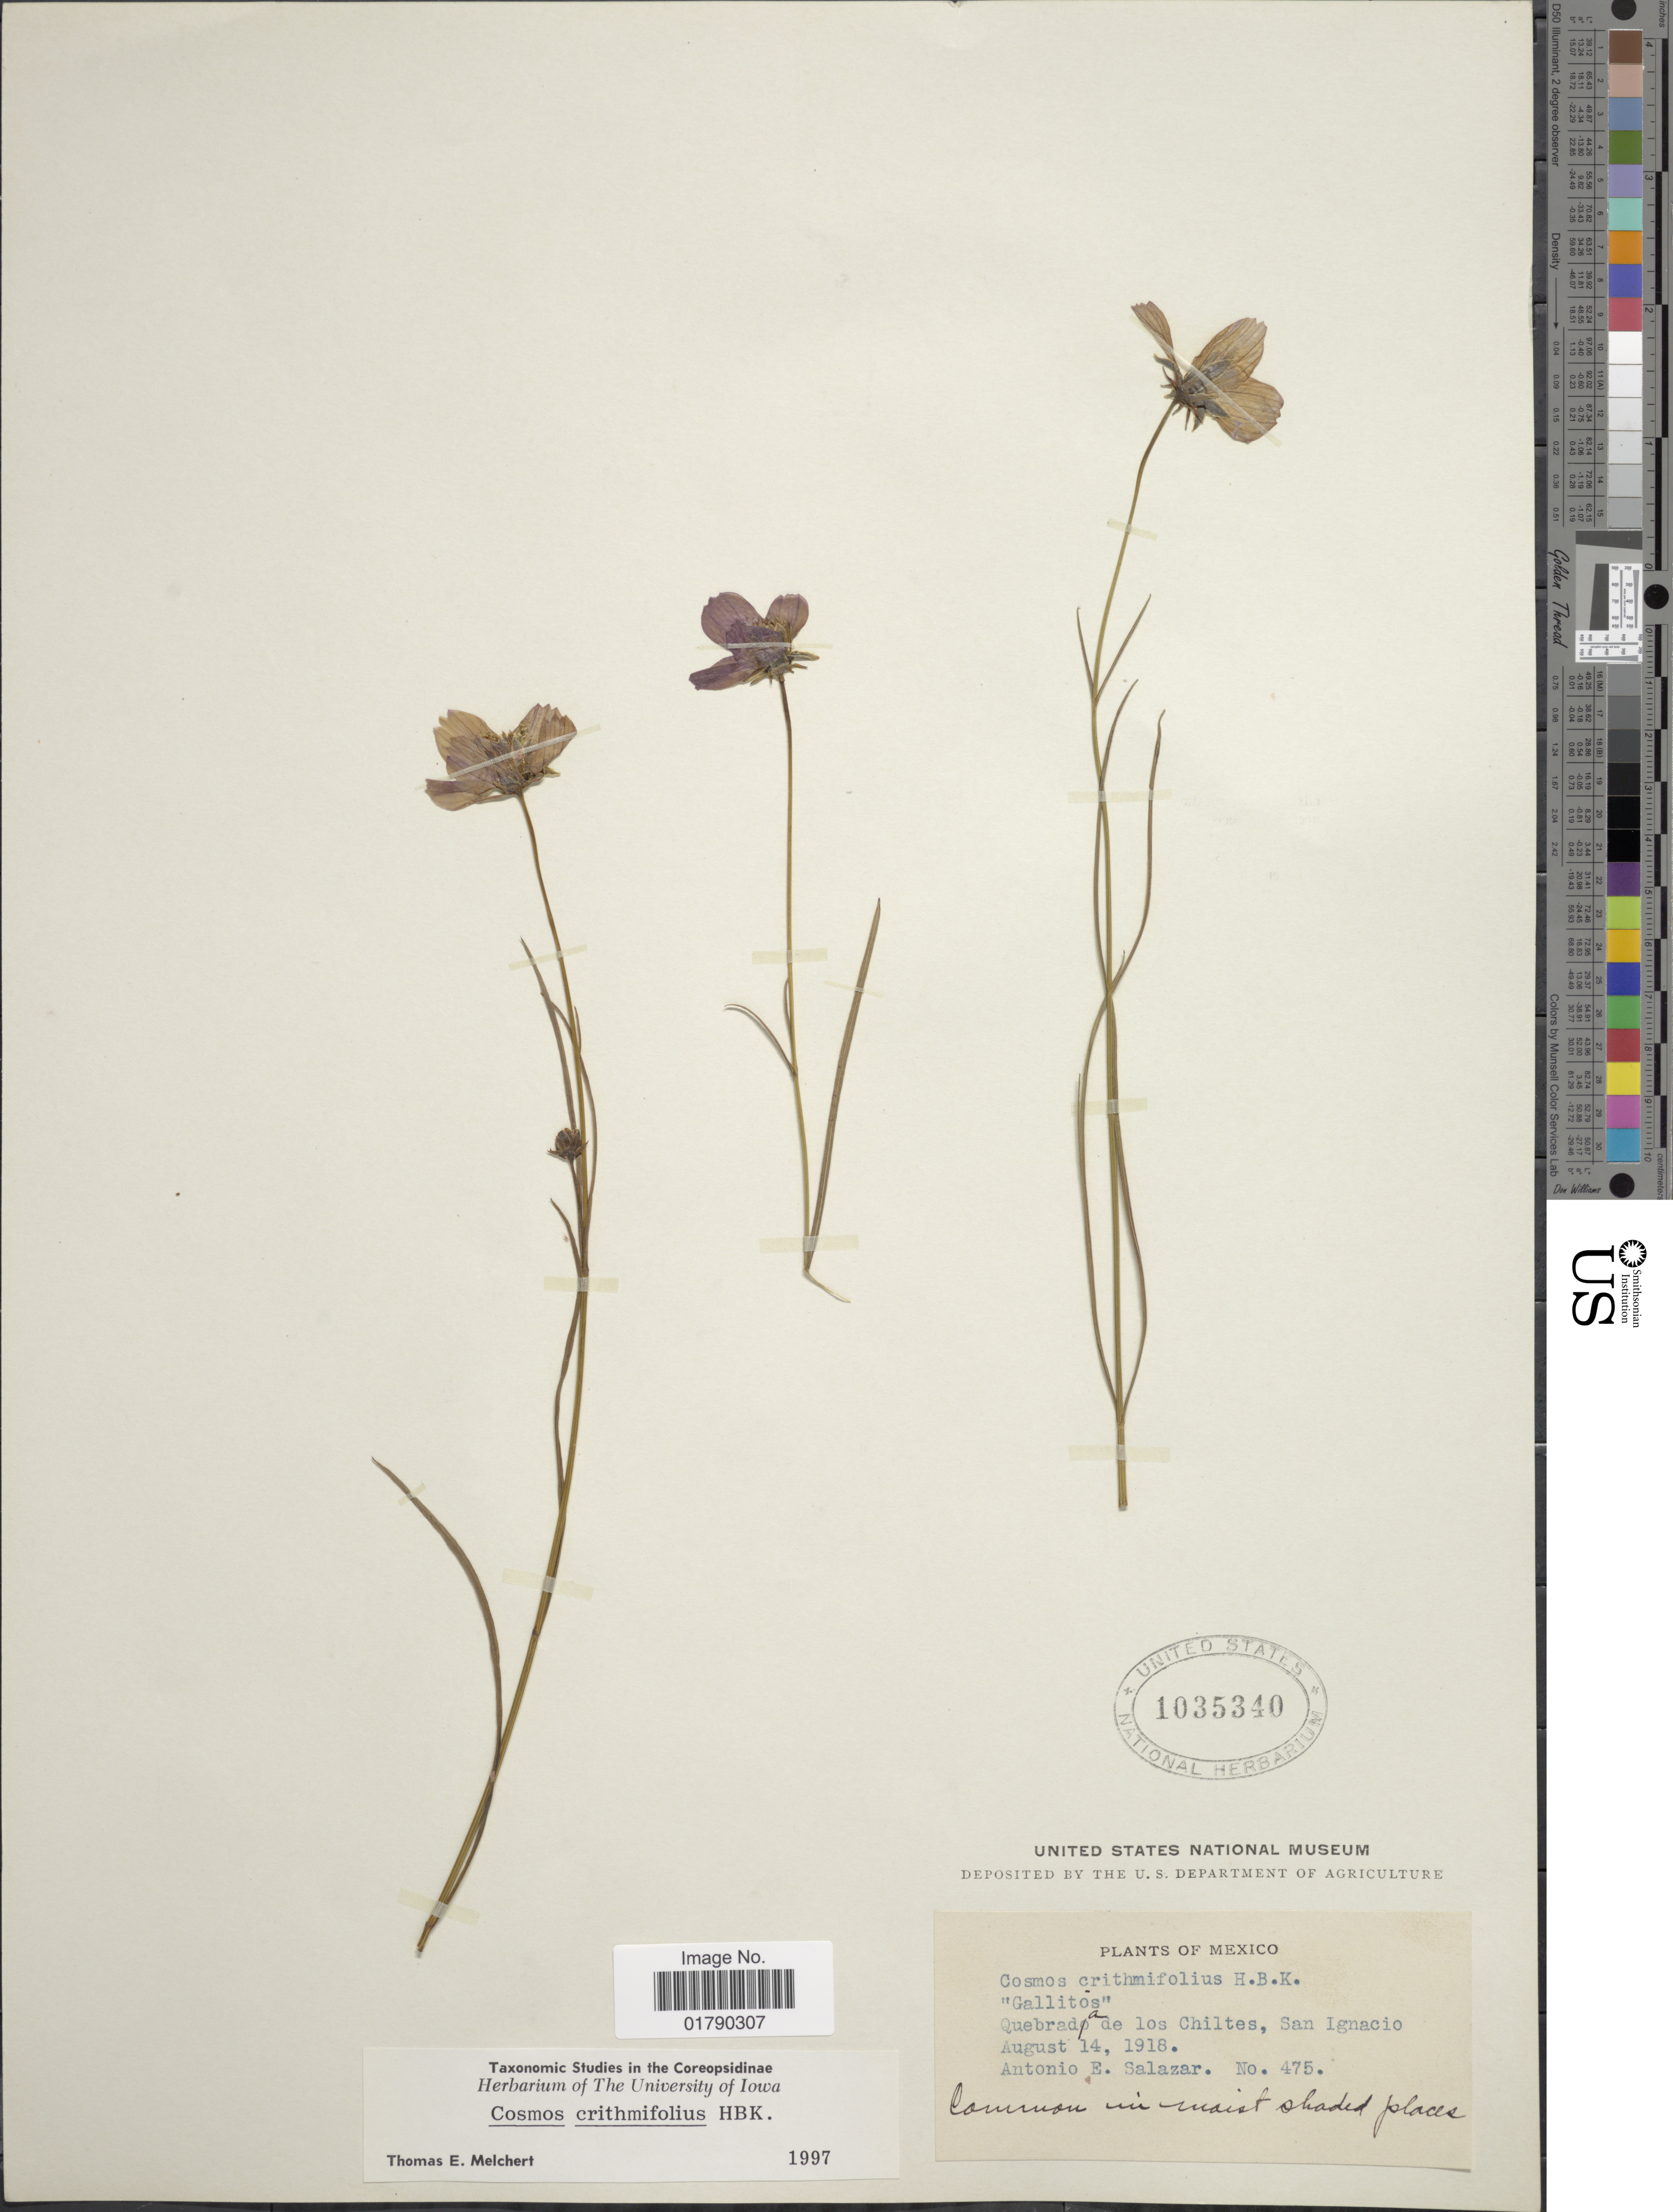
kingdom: Plantae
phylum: Tracheophyta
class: Magnoliopsida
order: Asterales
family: Asteraceae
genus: Cosmos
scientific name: Cosmos crithmifolius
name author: Kunth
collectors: A. E. Salazar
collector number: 475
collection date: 1918-08-14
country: Mexico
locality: Quebrada de los Chiltes, San Ignacio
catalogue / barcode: US 1035340